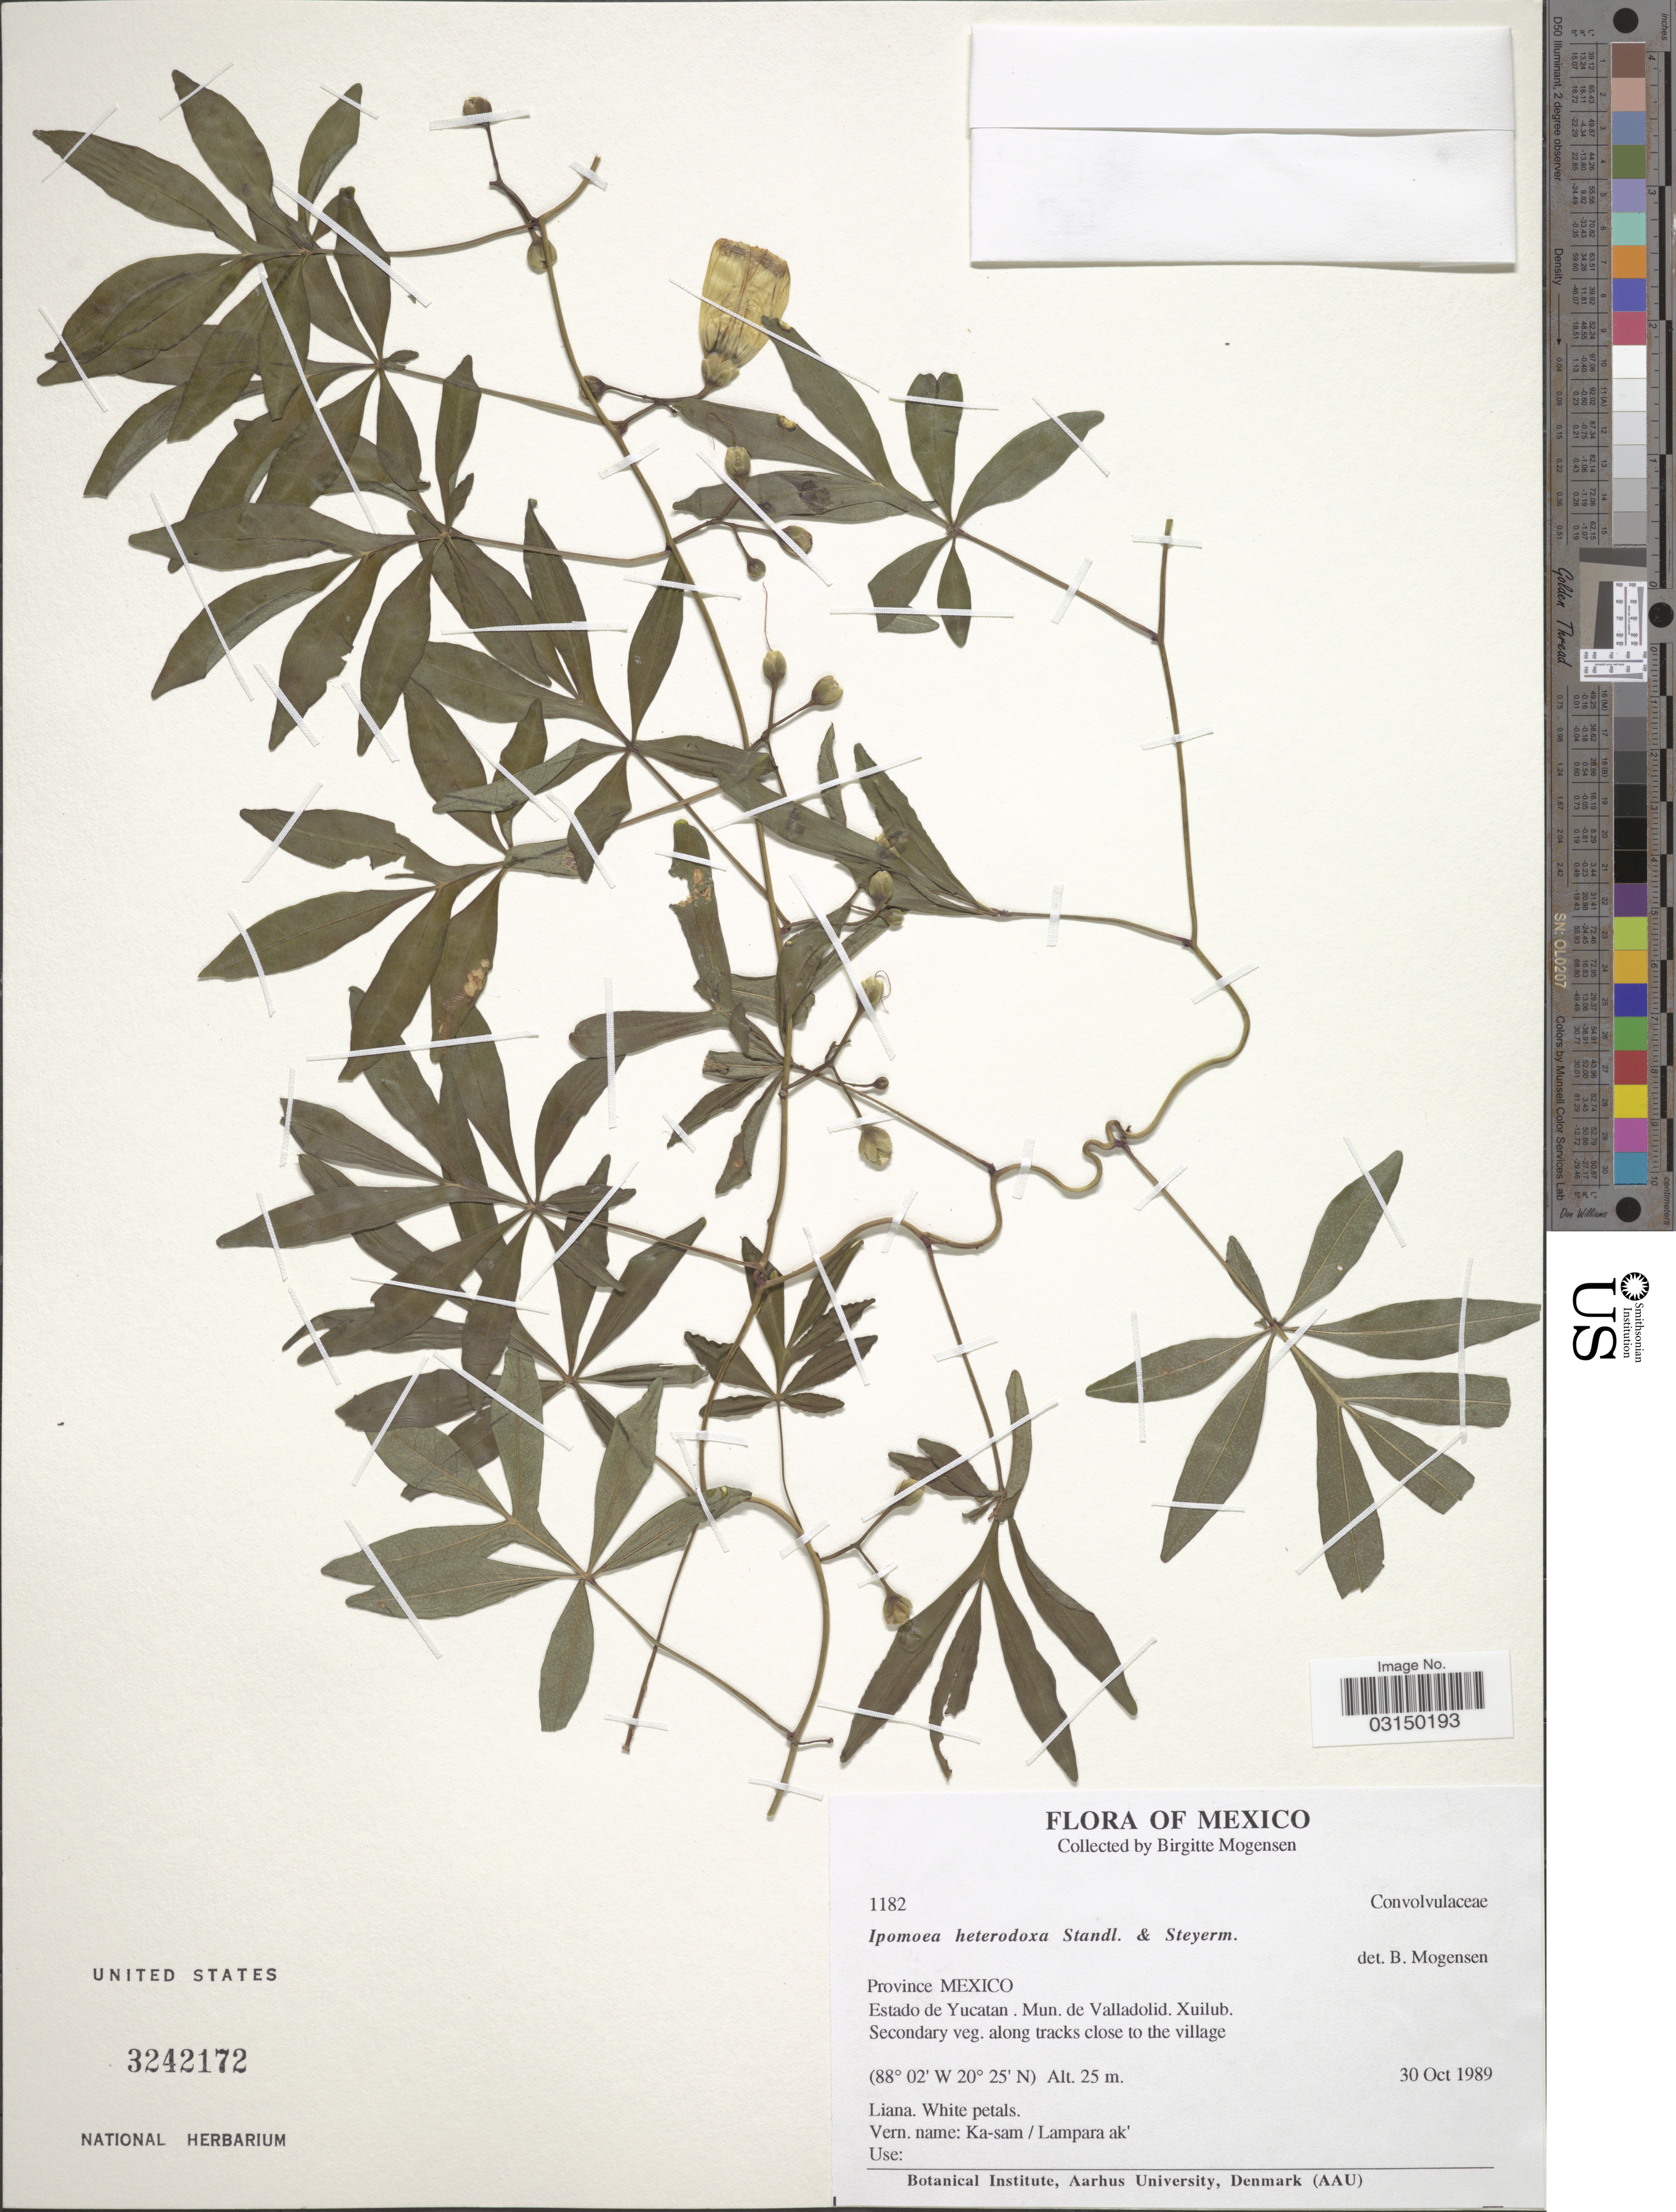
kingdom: Plantae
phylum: Tracheophyta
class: Magnoliopsida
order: Solanales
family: Convolvulaceae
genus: Ipomoea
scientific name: Ipomoea heterodoxa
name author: Standl. & Steyerm.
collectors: B. Mogensen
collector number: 1182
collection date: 1989-10-30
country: Mexico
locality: Province Mexico. Estado de Yucatan. Mun. de Valladolid. Xuilub.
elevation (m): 25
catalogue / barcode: US 3242172